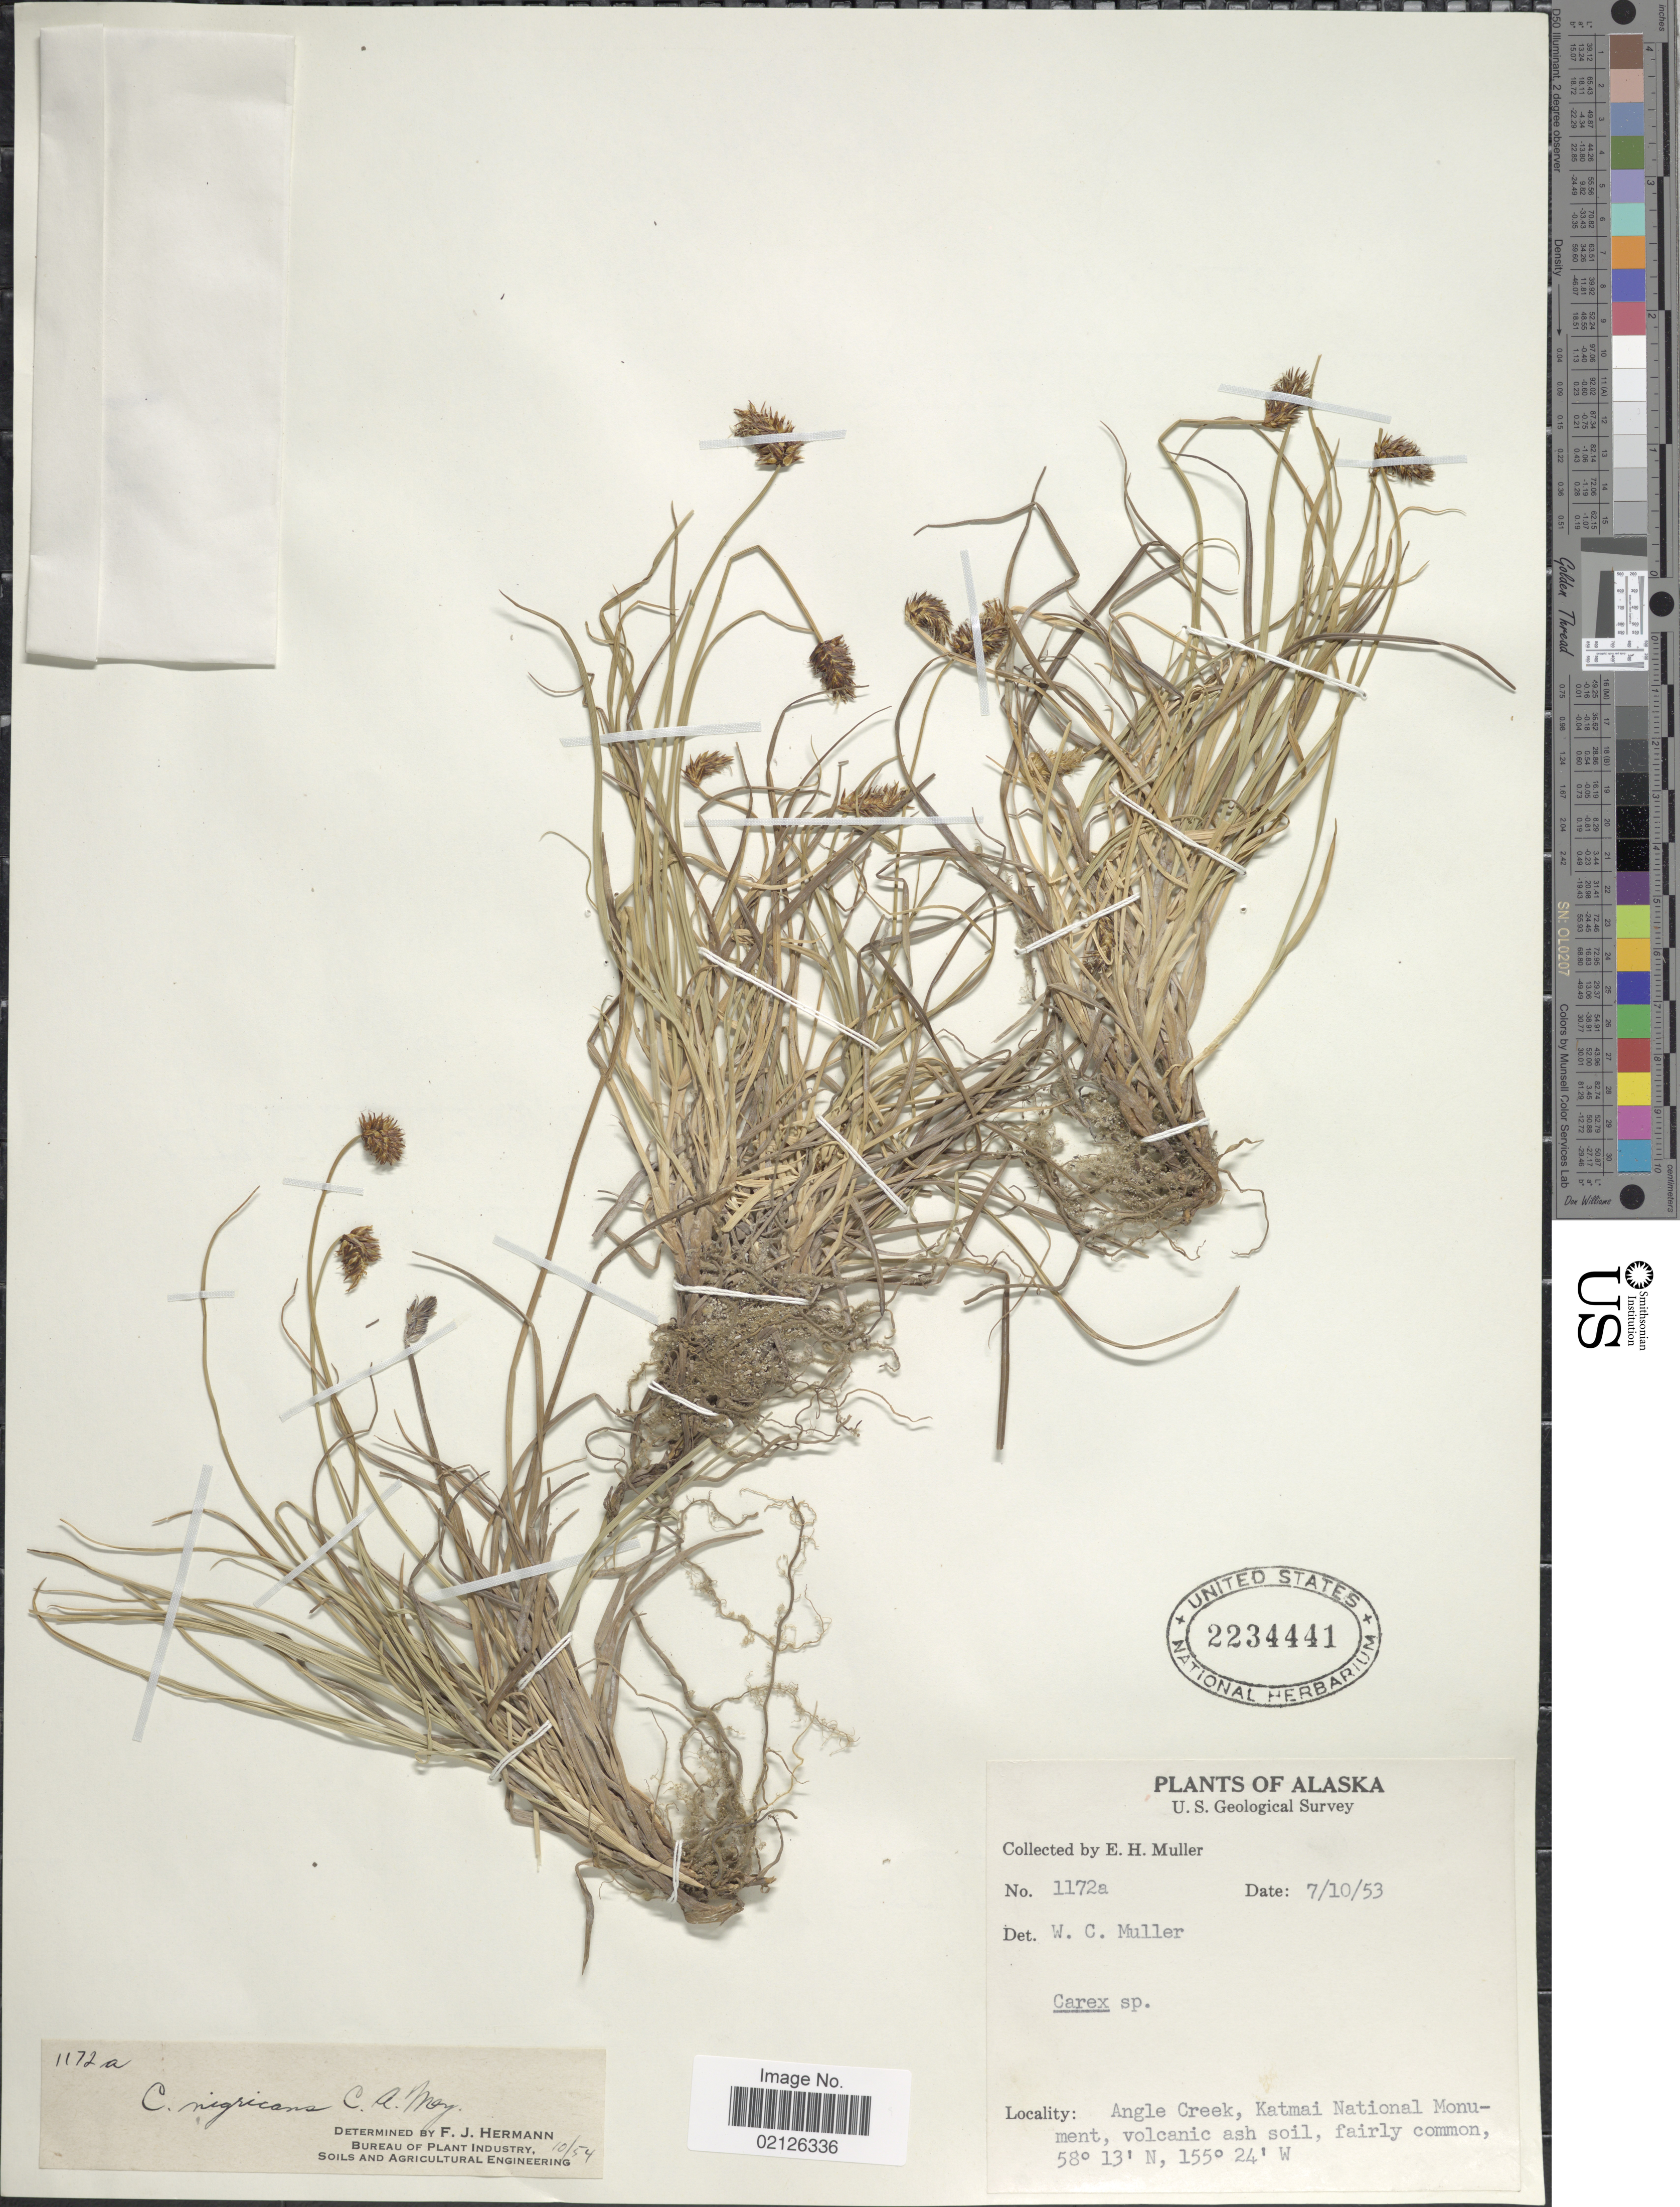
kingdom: Plantae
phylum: Tracheophyta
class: Liliopsida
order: Poales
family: Cyperaceae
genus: Carex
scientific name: Carex nigricans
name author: C.A. Mey.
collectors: E. H. Muller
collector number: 1172a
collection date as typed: Transcribed d/m/y: 10/7/53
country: United States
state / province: Alaska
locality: Angle Creek, Katmai National Monument, volcanic ash soil, fairly common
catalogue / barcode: US 2234441